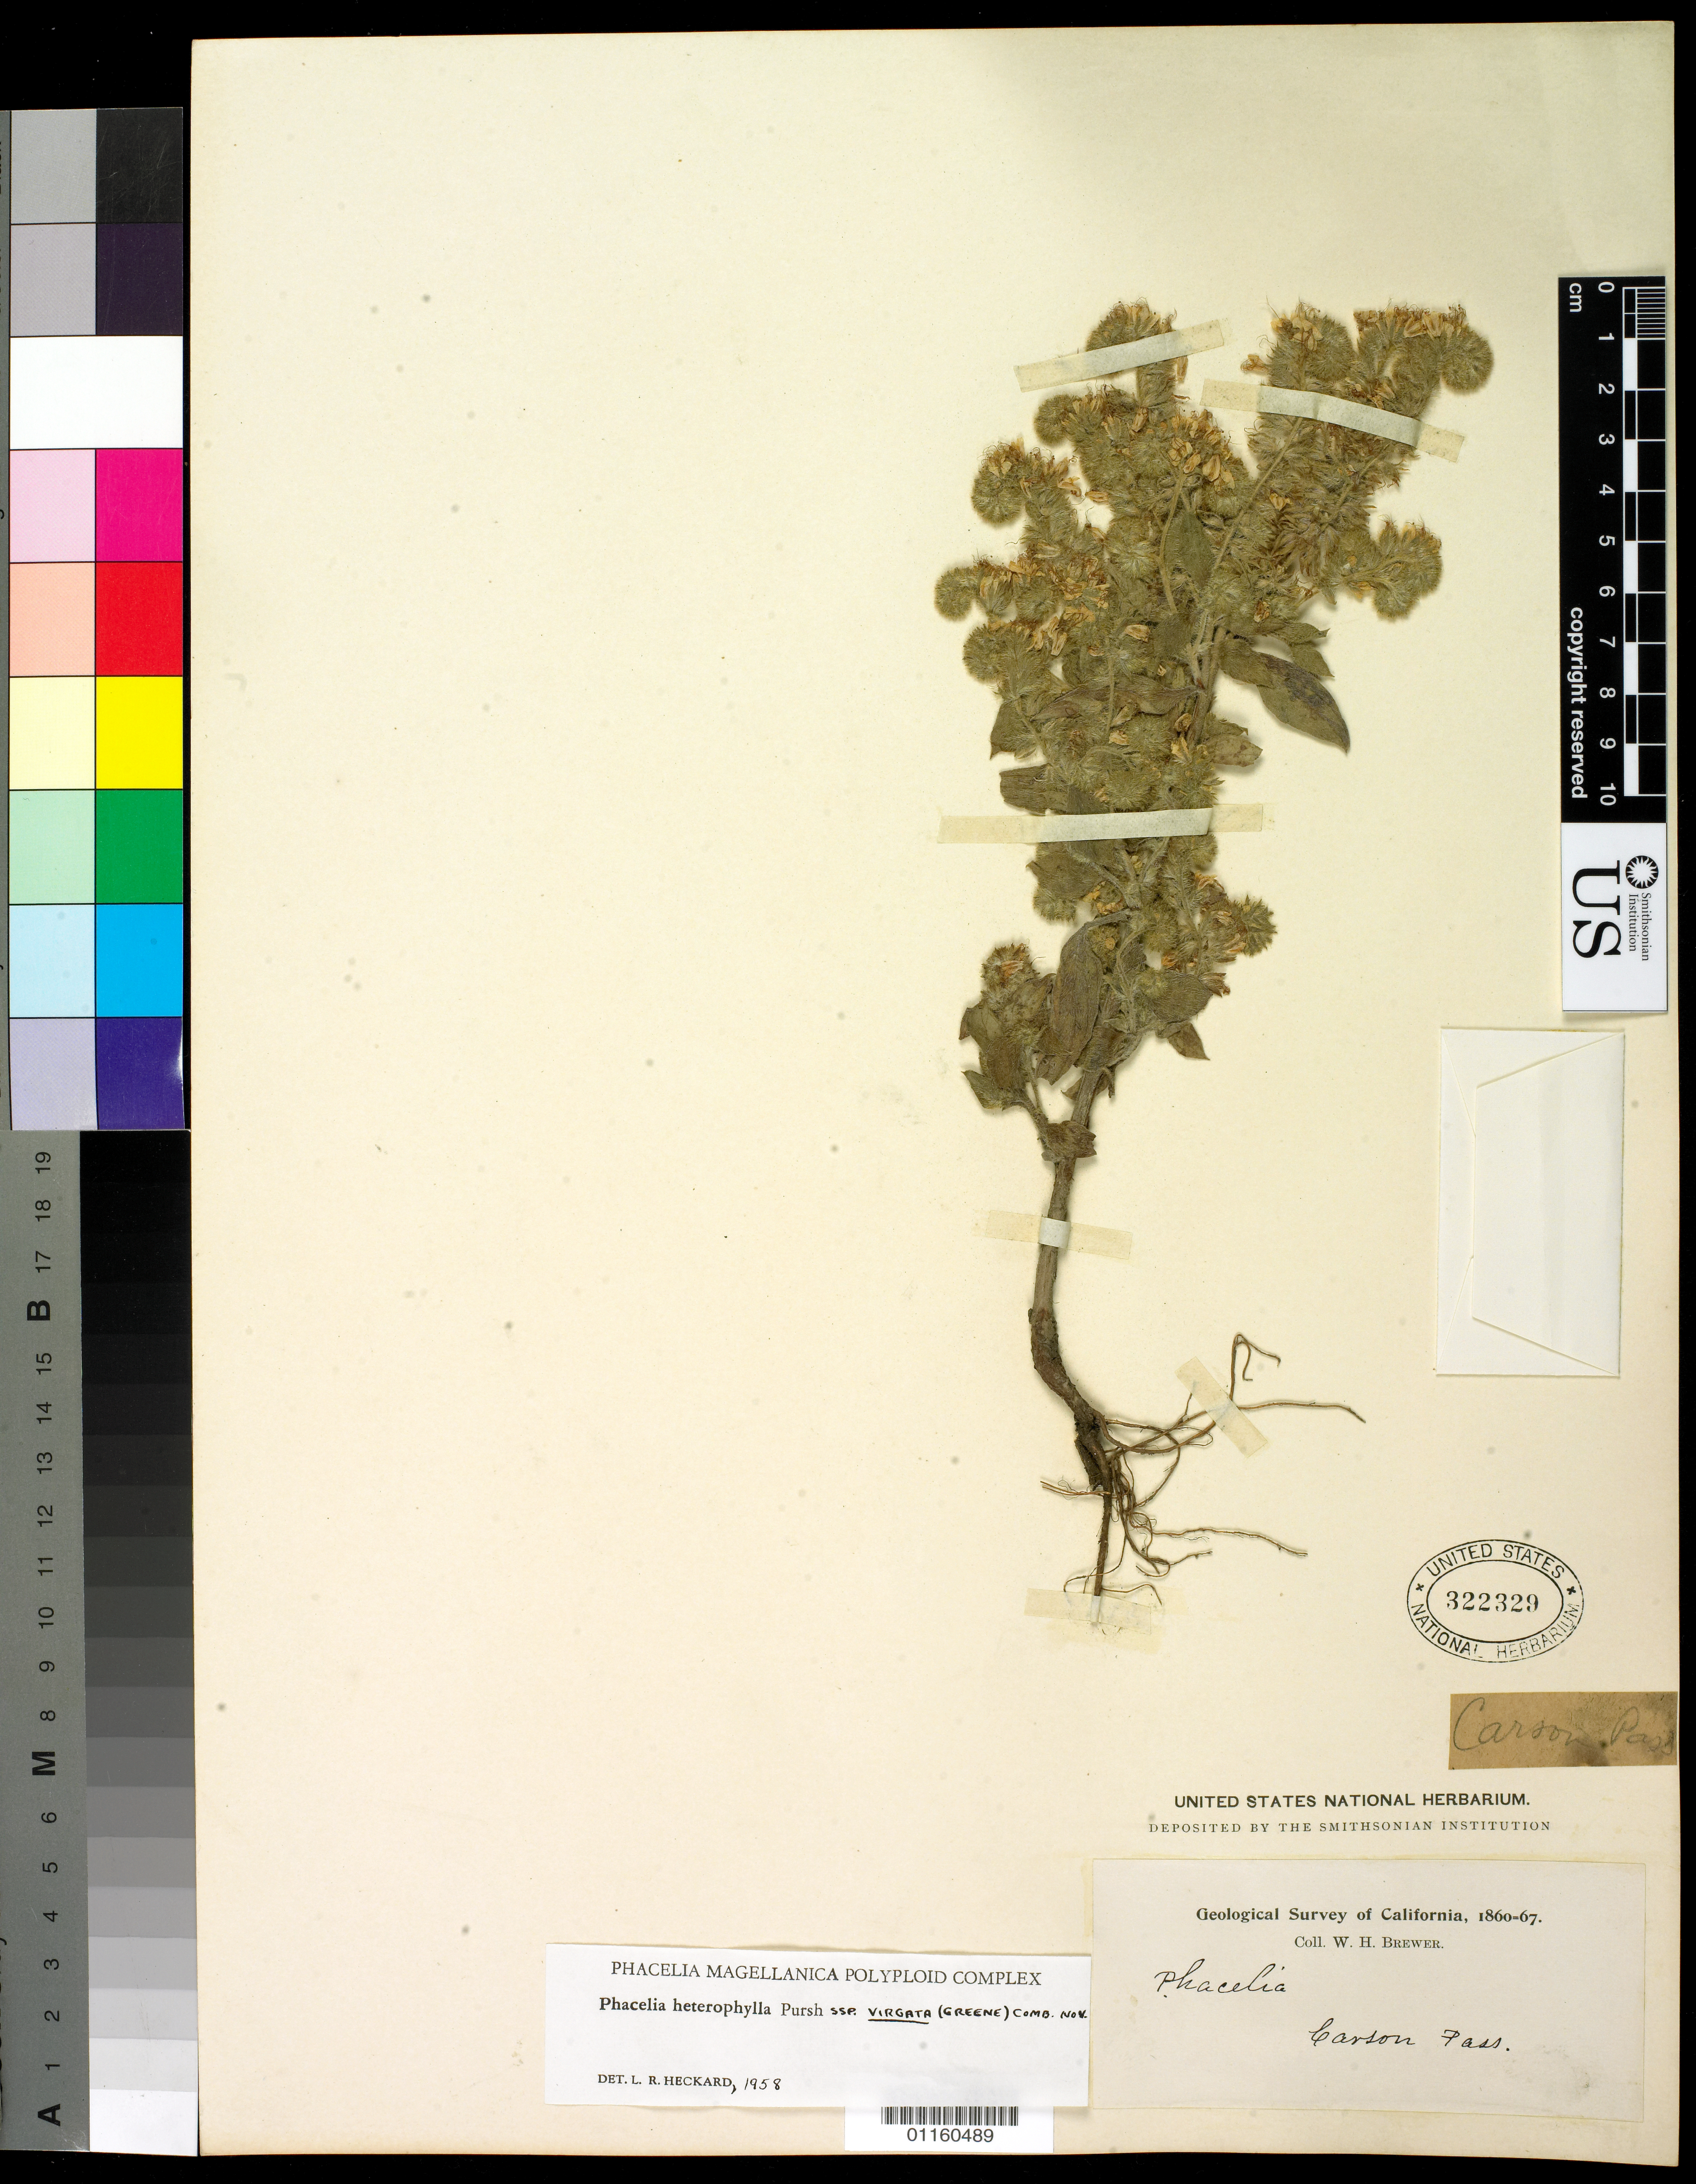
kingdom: Plantae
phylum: Tracheophyta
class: Magnoliopsida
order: Boraginales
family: Hydrophyllaceae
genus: Phacelia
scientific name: Phacelia heterophylla subsp. virgata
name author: (Greene) Heckard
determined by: Heckard, Lawrence R.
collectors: W. H. Brewer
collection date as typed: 1860 to -- --- 1867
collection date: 1860/1867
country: United States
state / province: California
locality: Carson Pass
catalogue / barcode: US 322329